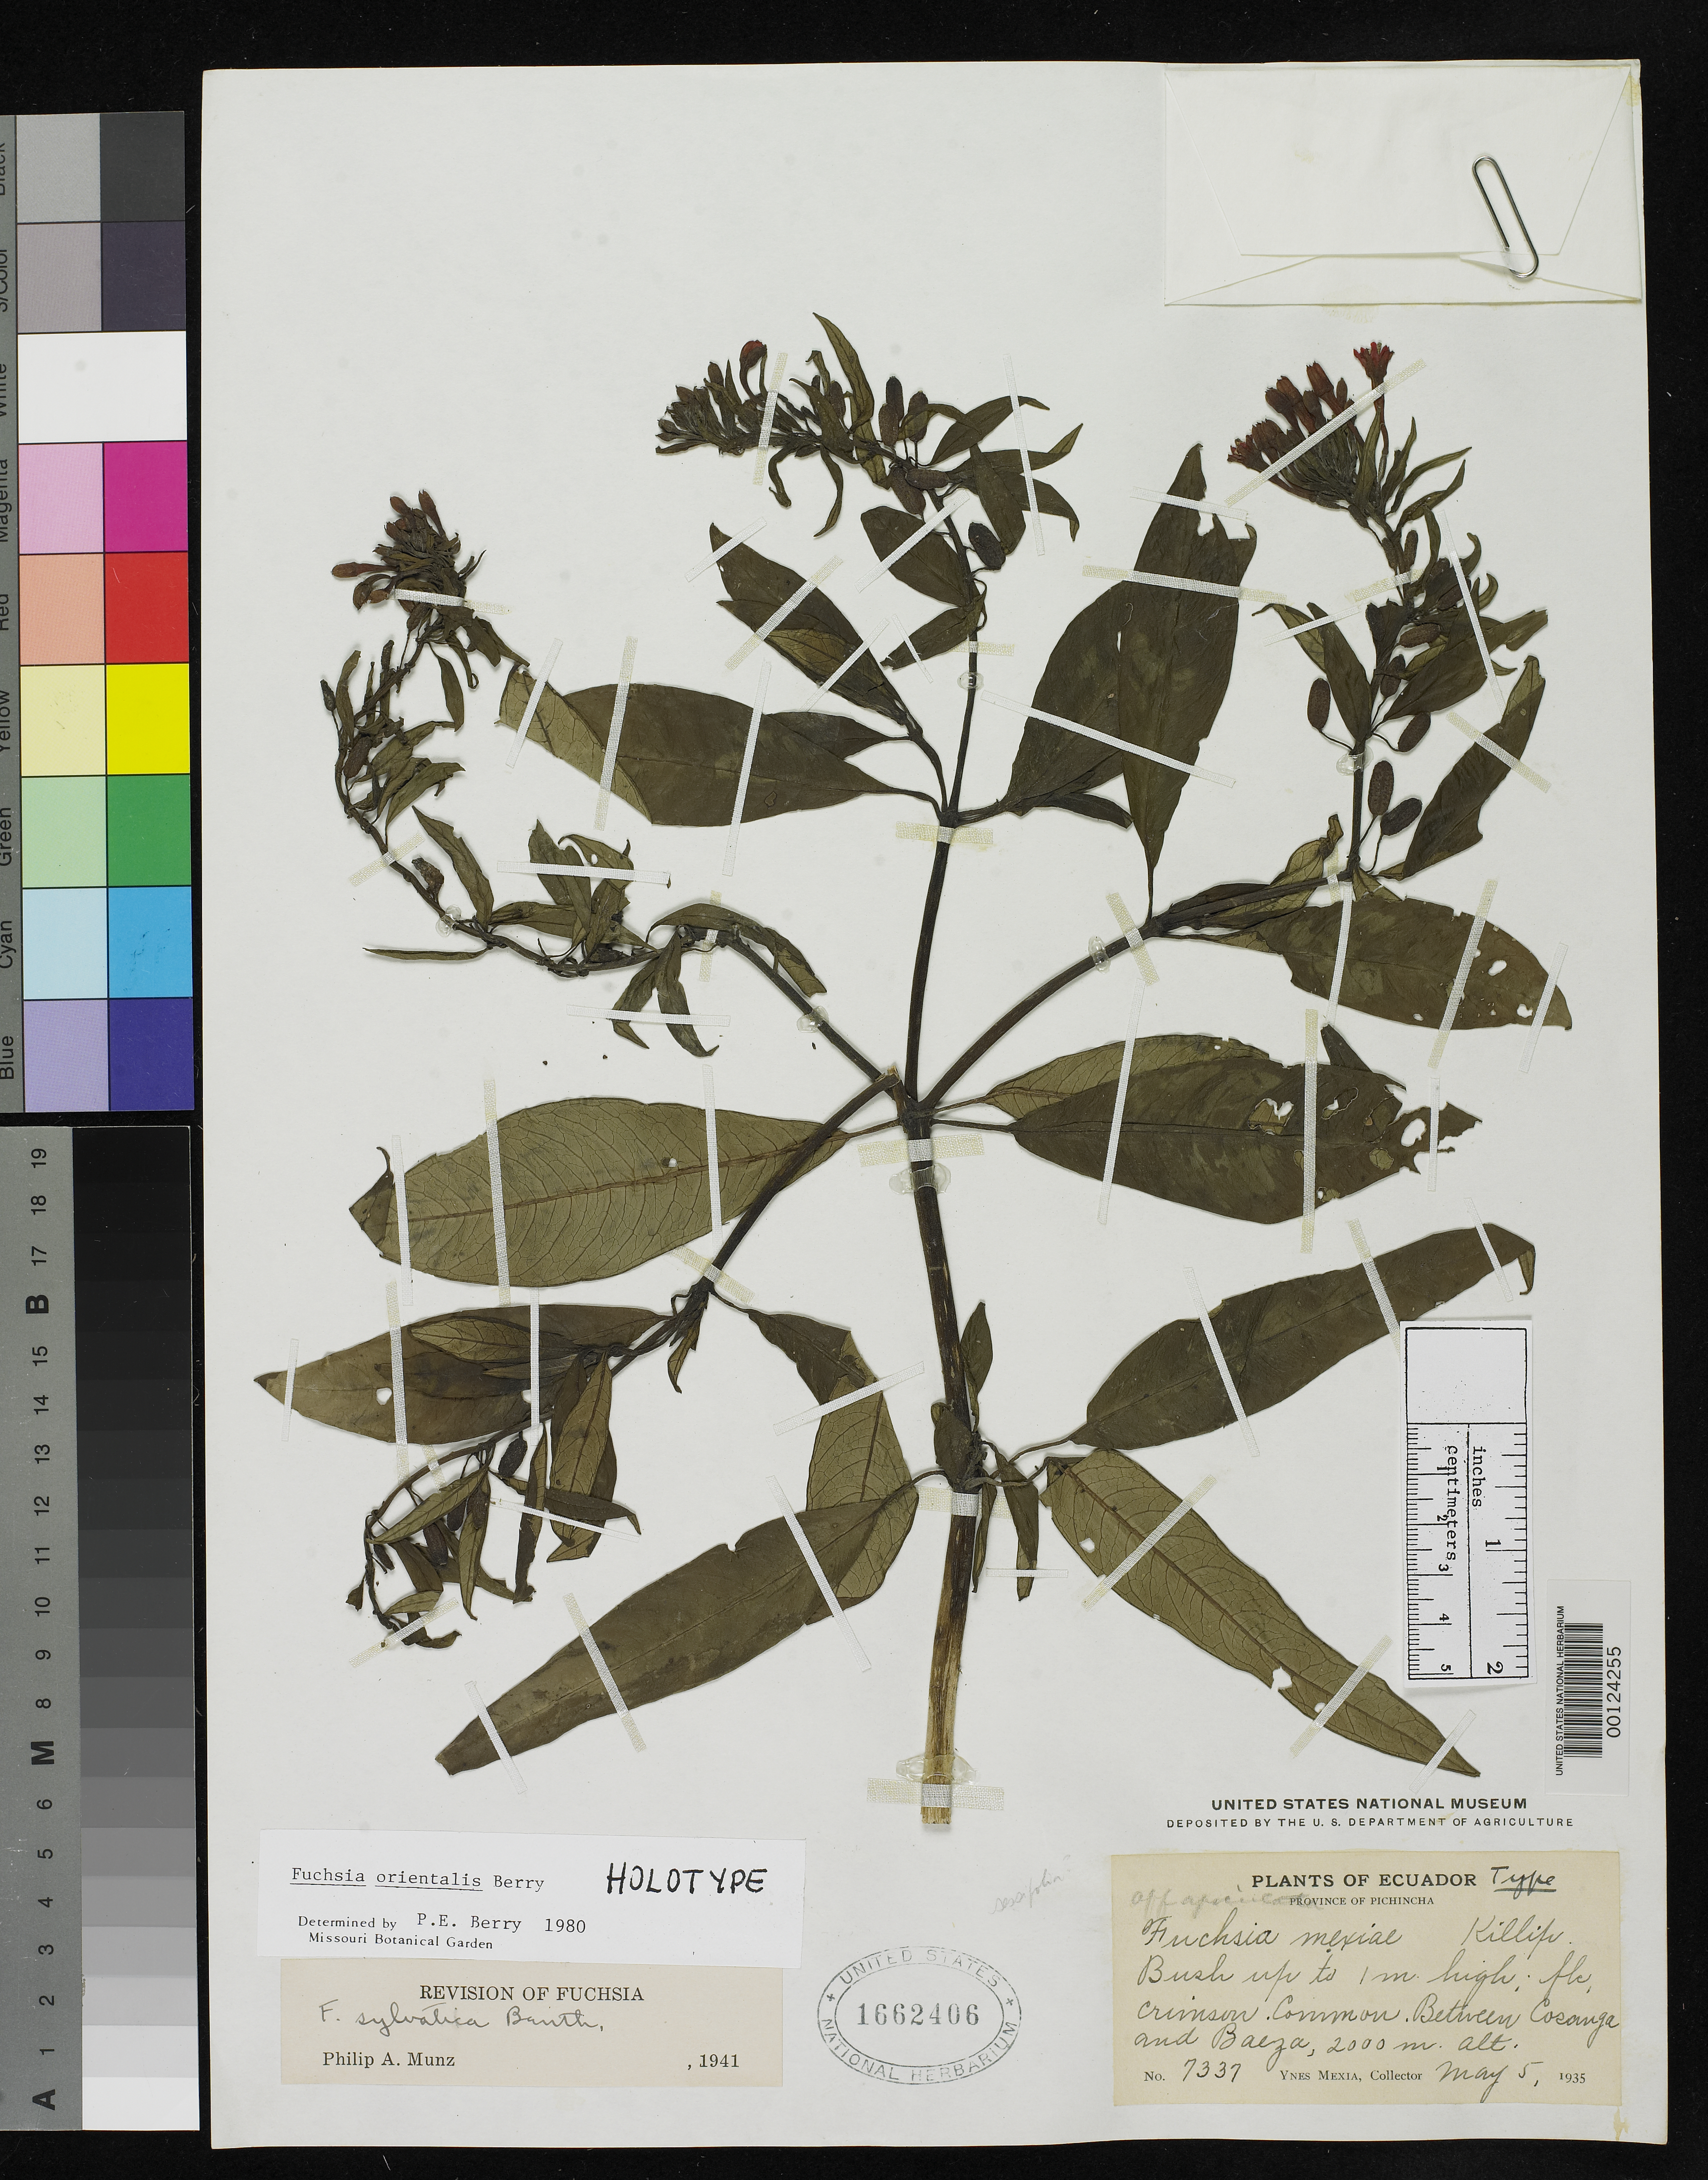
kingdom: Plantae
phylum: Tracheophyta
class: Magnoliopsida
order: Myrtales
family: Onagraceae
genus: Fuchsia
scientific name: Fuchsia orientalis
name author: P.E. Berry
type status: Holotype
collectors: Y. Mexia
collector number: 7337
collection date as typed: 05 May 1935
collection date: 1935-05-05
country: Ecuador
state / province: Napo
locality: Between Cosanga & Baeza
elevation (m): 2000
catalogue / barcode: US 1662406